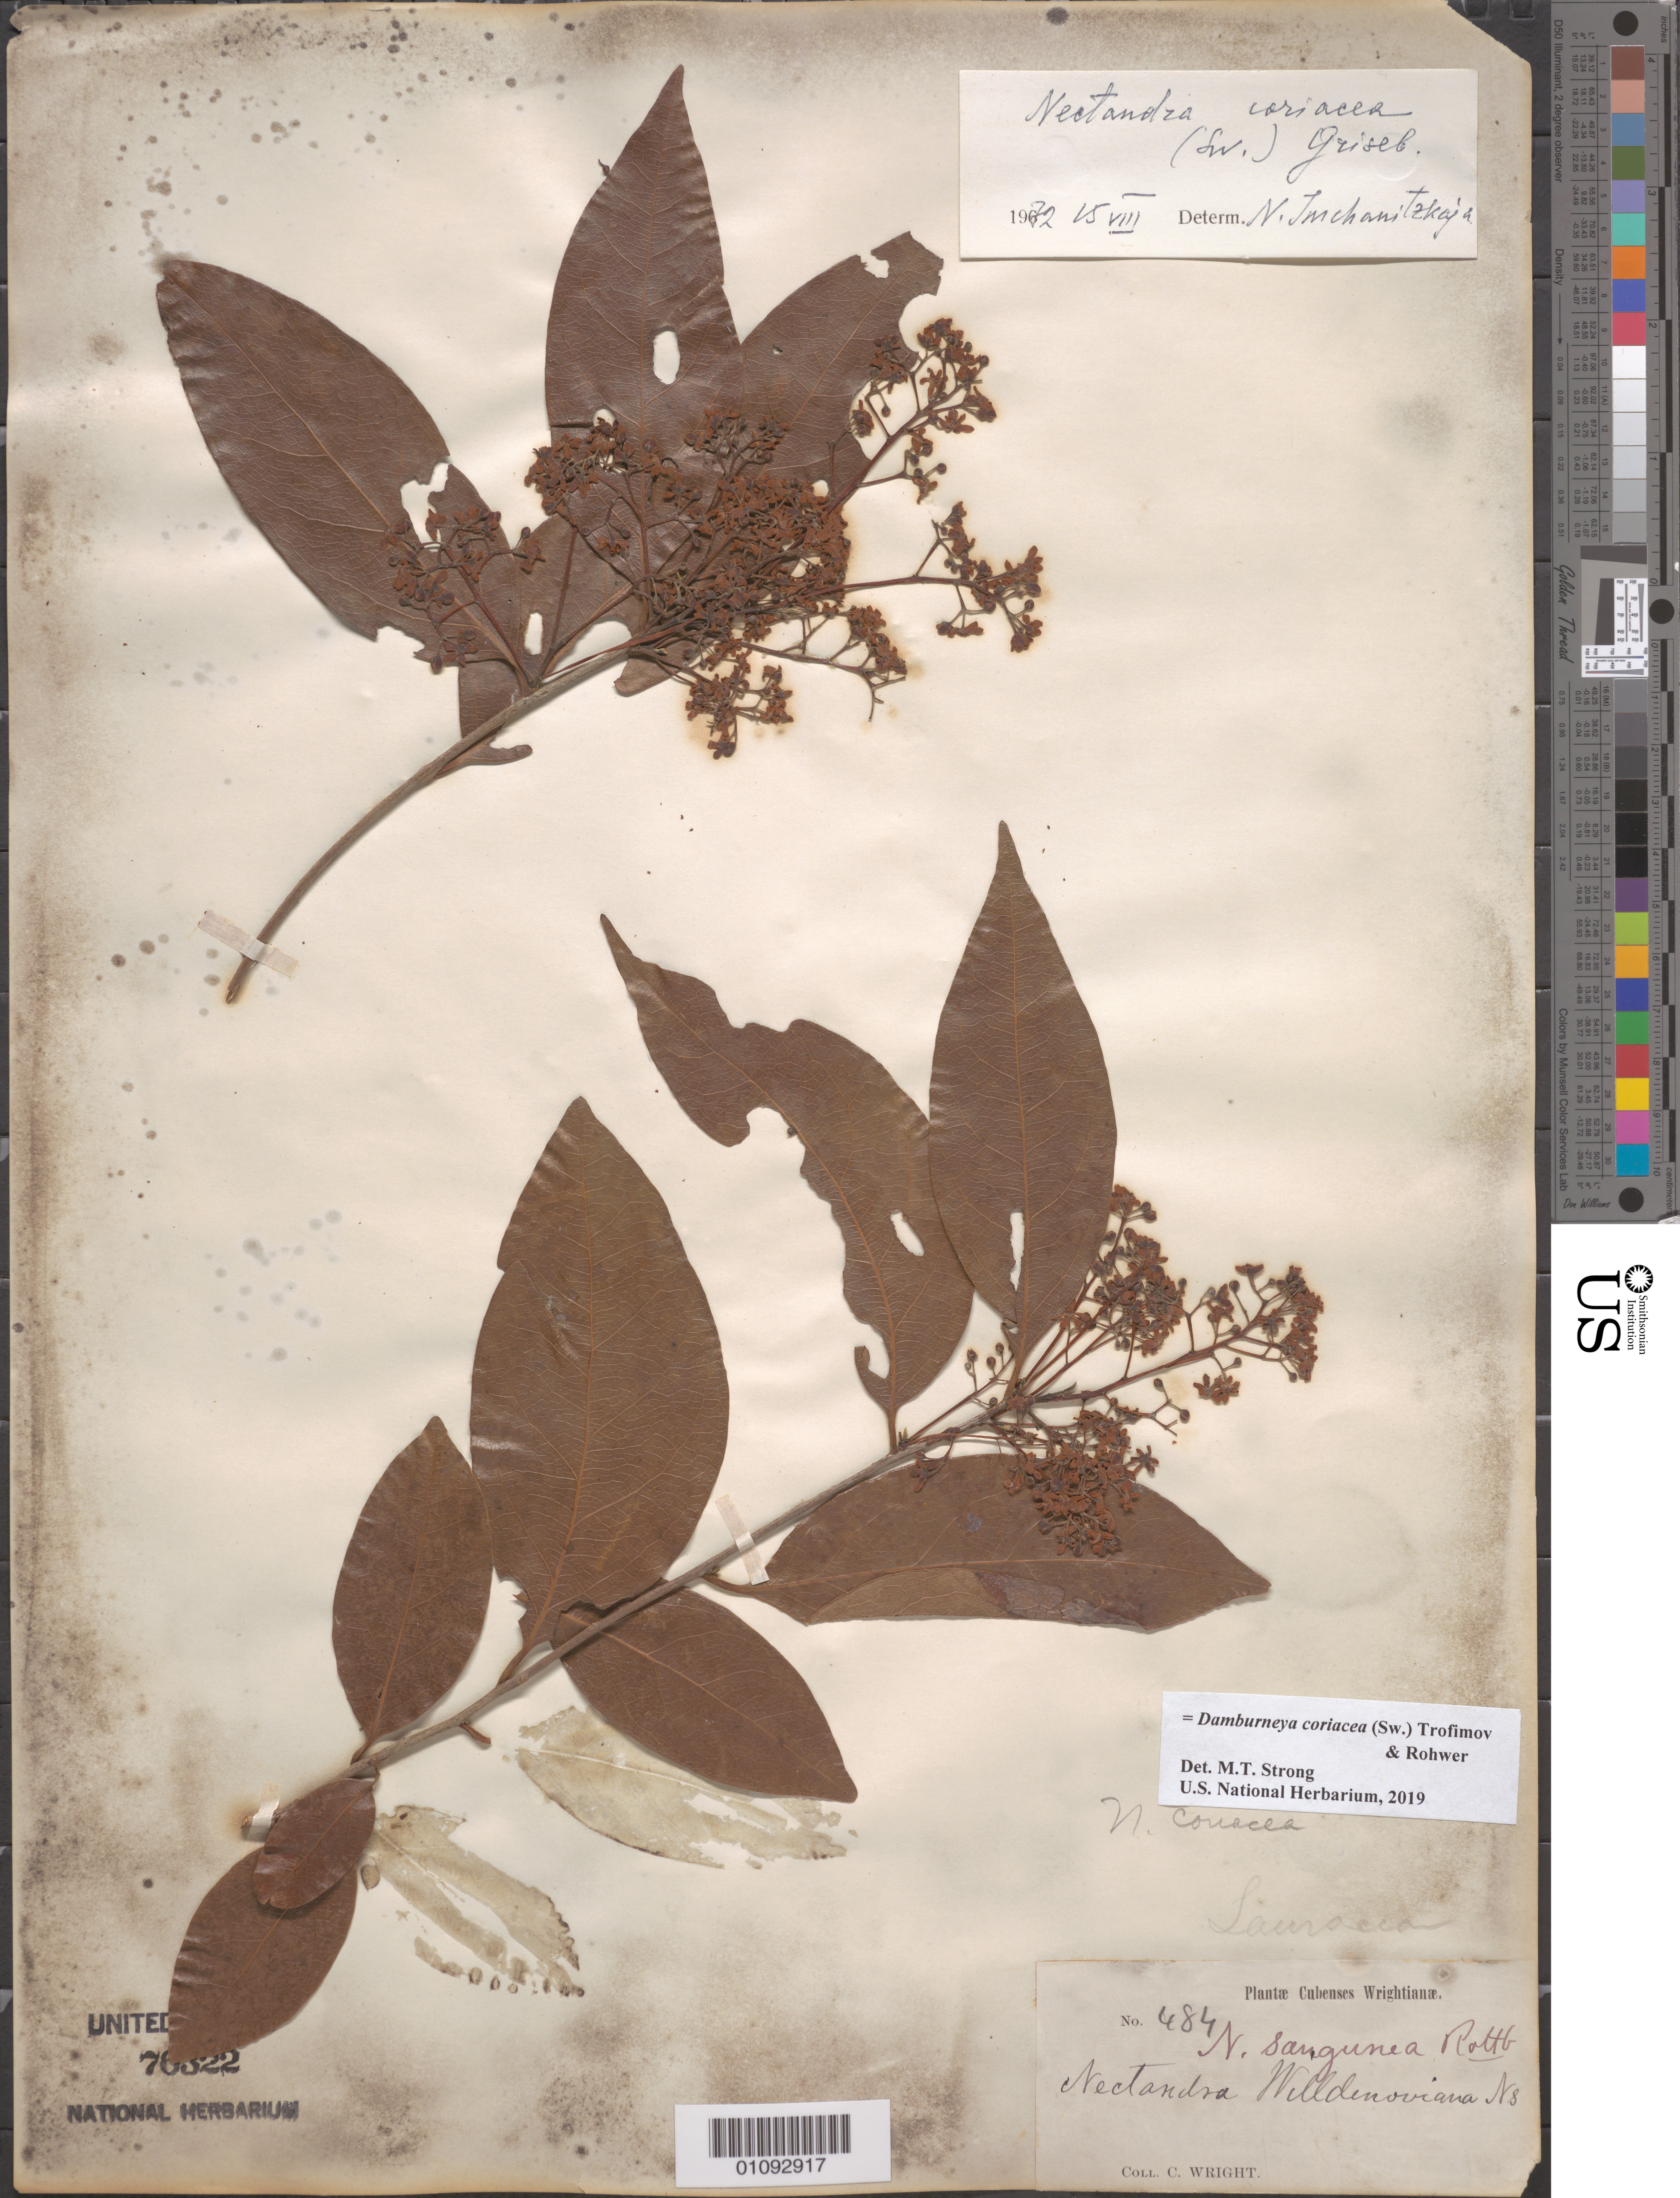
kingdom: Plantae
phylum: Tracheophyta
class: Magnoliopsida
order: Laurales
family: Lauraceae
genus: Damburneya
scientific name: Damburneya coriacea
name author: (Sw.) Trofimov & Rohwer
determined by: Strong, M. T., (US), Smithsonian Institution - National Museum of Natural History (UNITED STATES)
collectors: C. Wright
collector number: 484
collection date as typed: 1800 to 1899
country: Cuba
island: Cuba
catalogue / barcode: US 76322